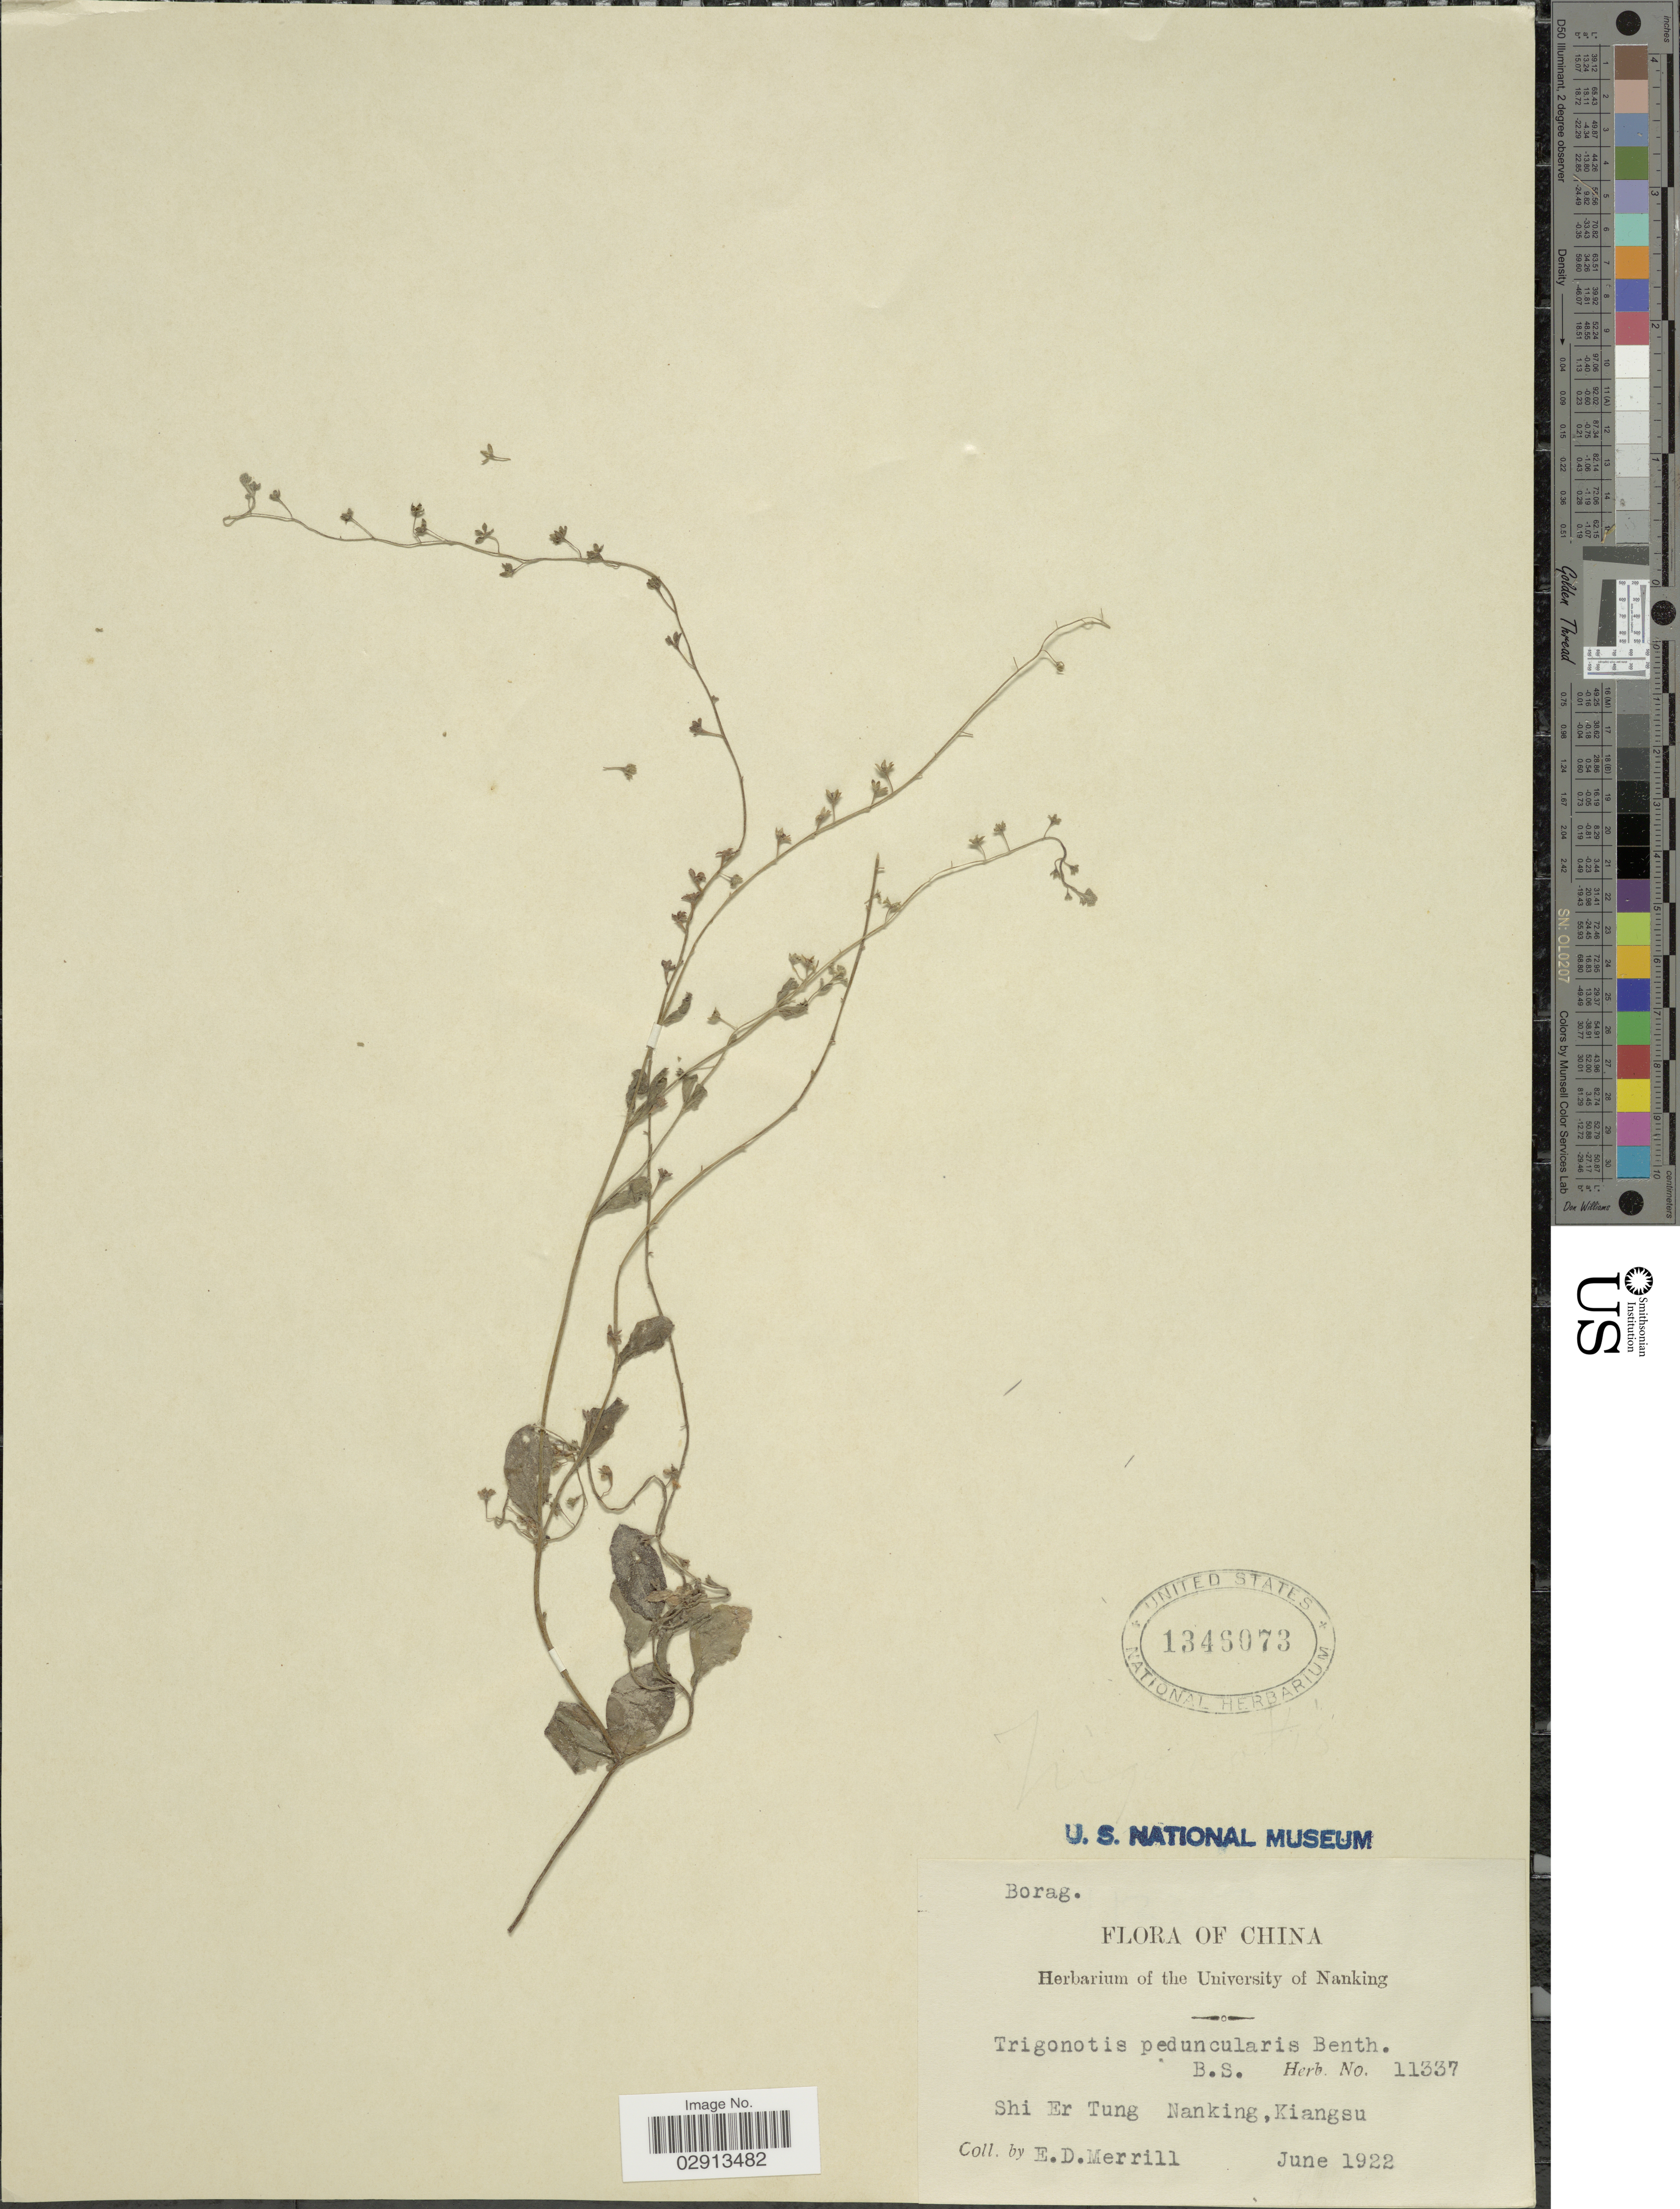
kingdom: Plantae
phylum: Tracheophyta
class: Magnoliopsida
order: Boraginales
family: Boraginaceae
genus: Trigonotis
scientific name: Trigonotis peduncularis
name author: (Trevis.) Benth. ex Baker et al.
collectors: E. Merrill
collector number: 11337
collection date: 1922-06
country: China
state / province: Jiangsu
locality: Shi Er Tung Nanking, Kiangsu.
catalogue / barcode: US 1346073